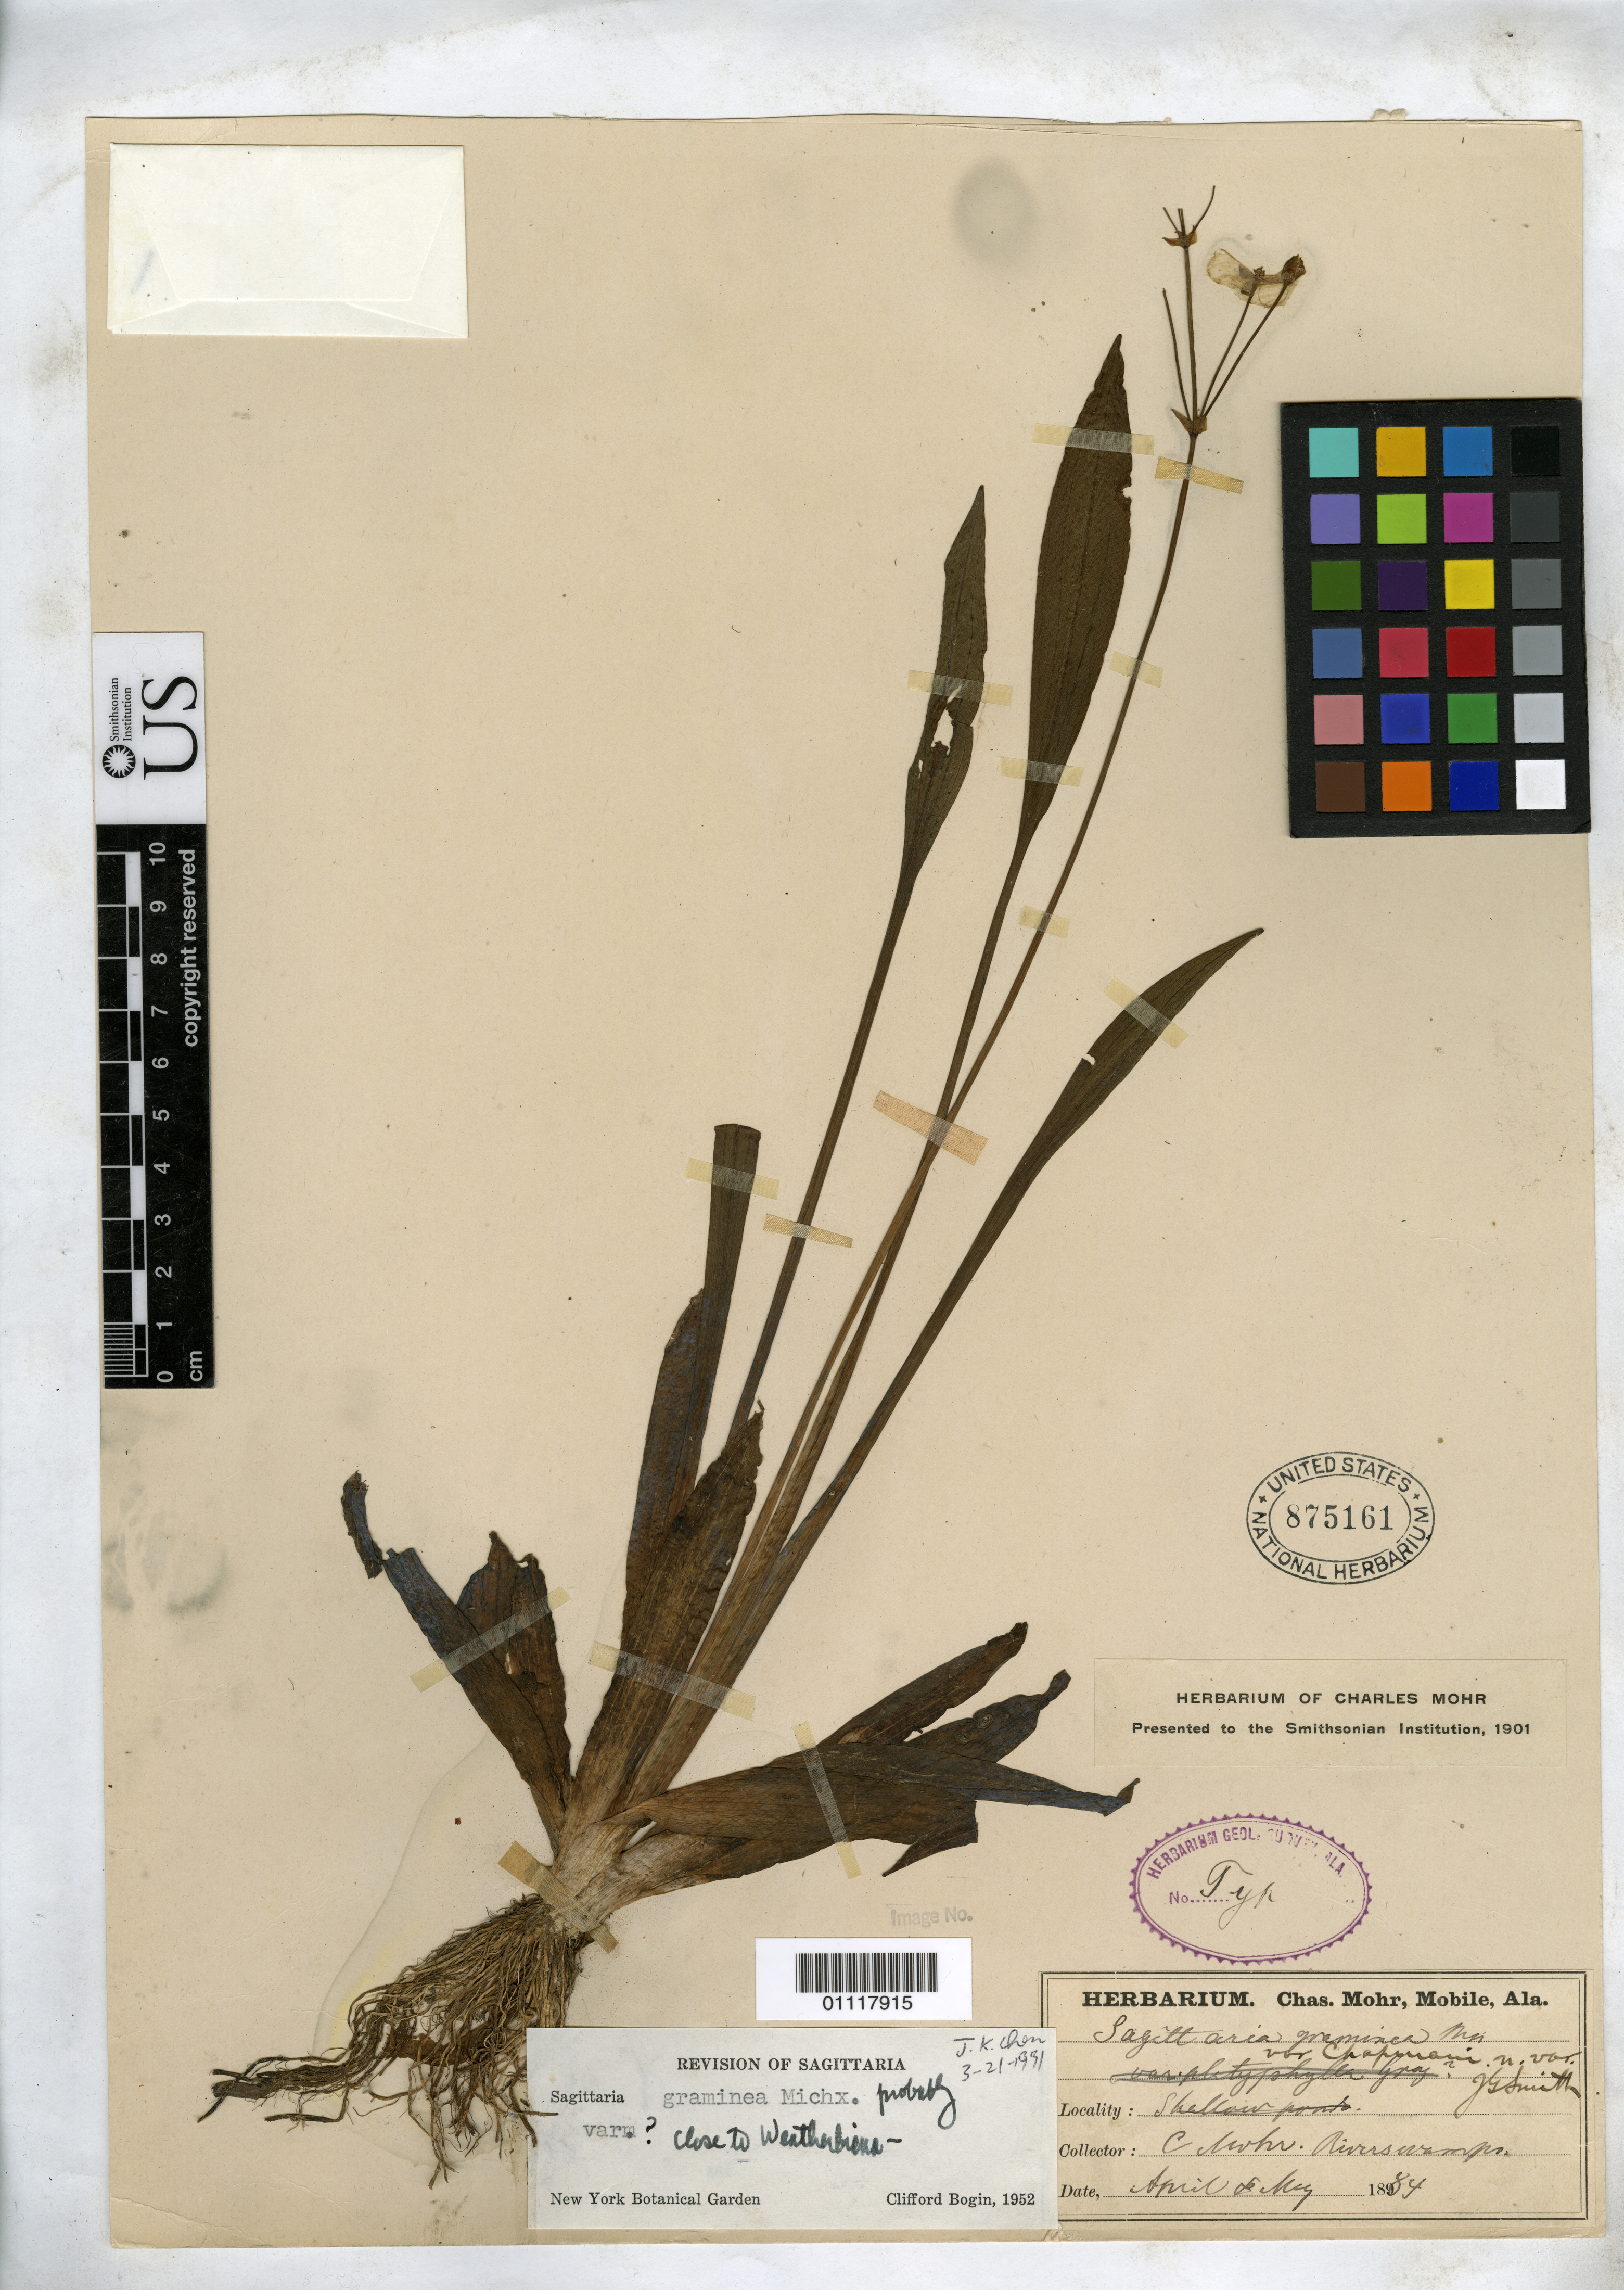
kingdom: Plantae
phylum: Tracheophyta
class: Liliopsida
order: Alismatales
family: Alismataceae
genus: Sagittaria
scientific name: Sagittaria graminea var. chapmanii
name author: J.G. Sm.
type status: Syntype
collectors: C. T. Mohr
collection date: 1884-04,1884-05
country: United States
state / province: Alabama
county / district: Mobile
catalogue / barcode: US 875161